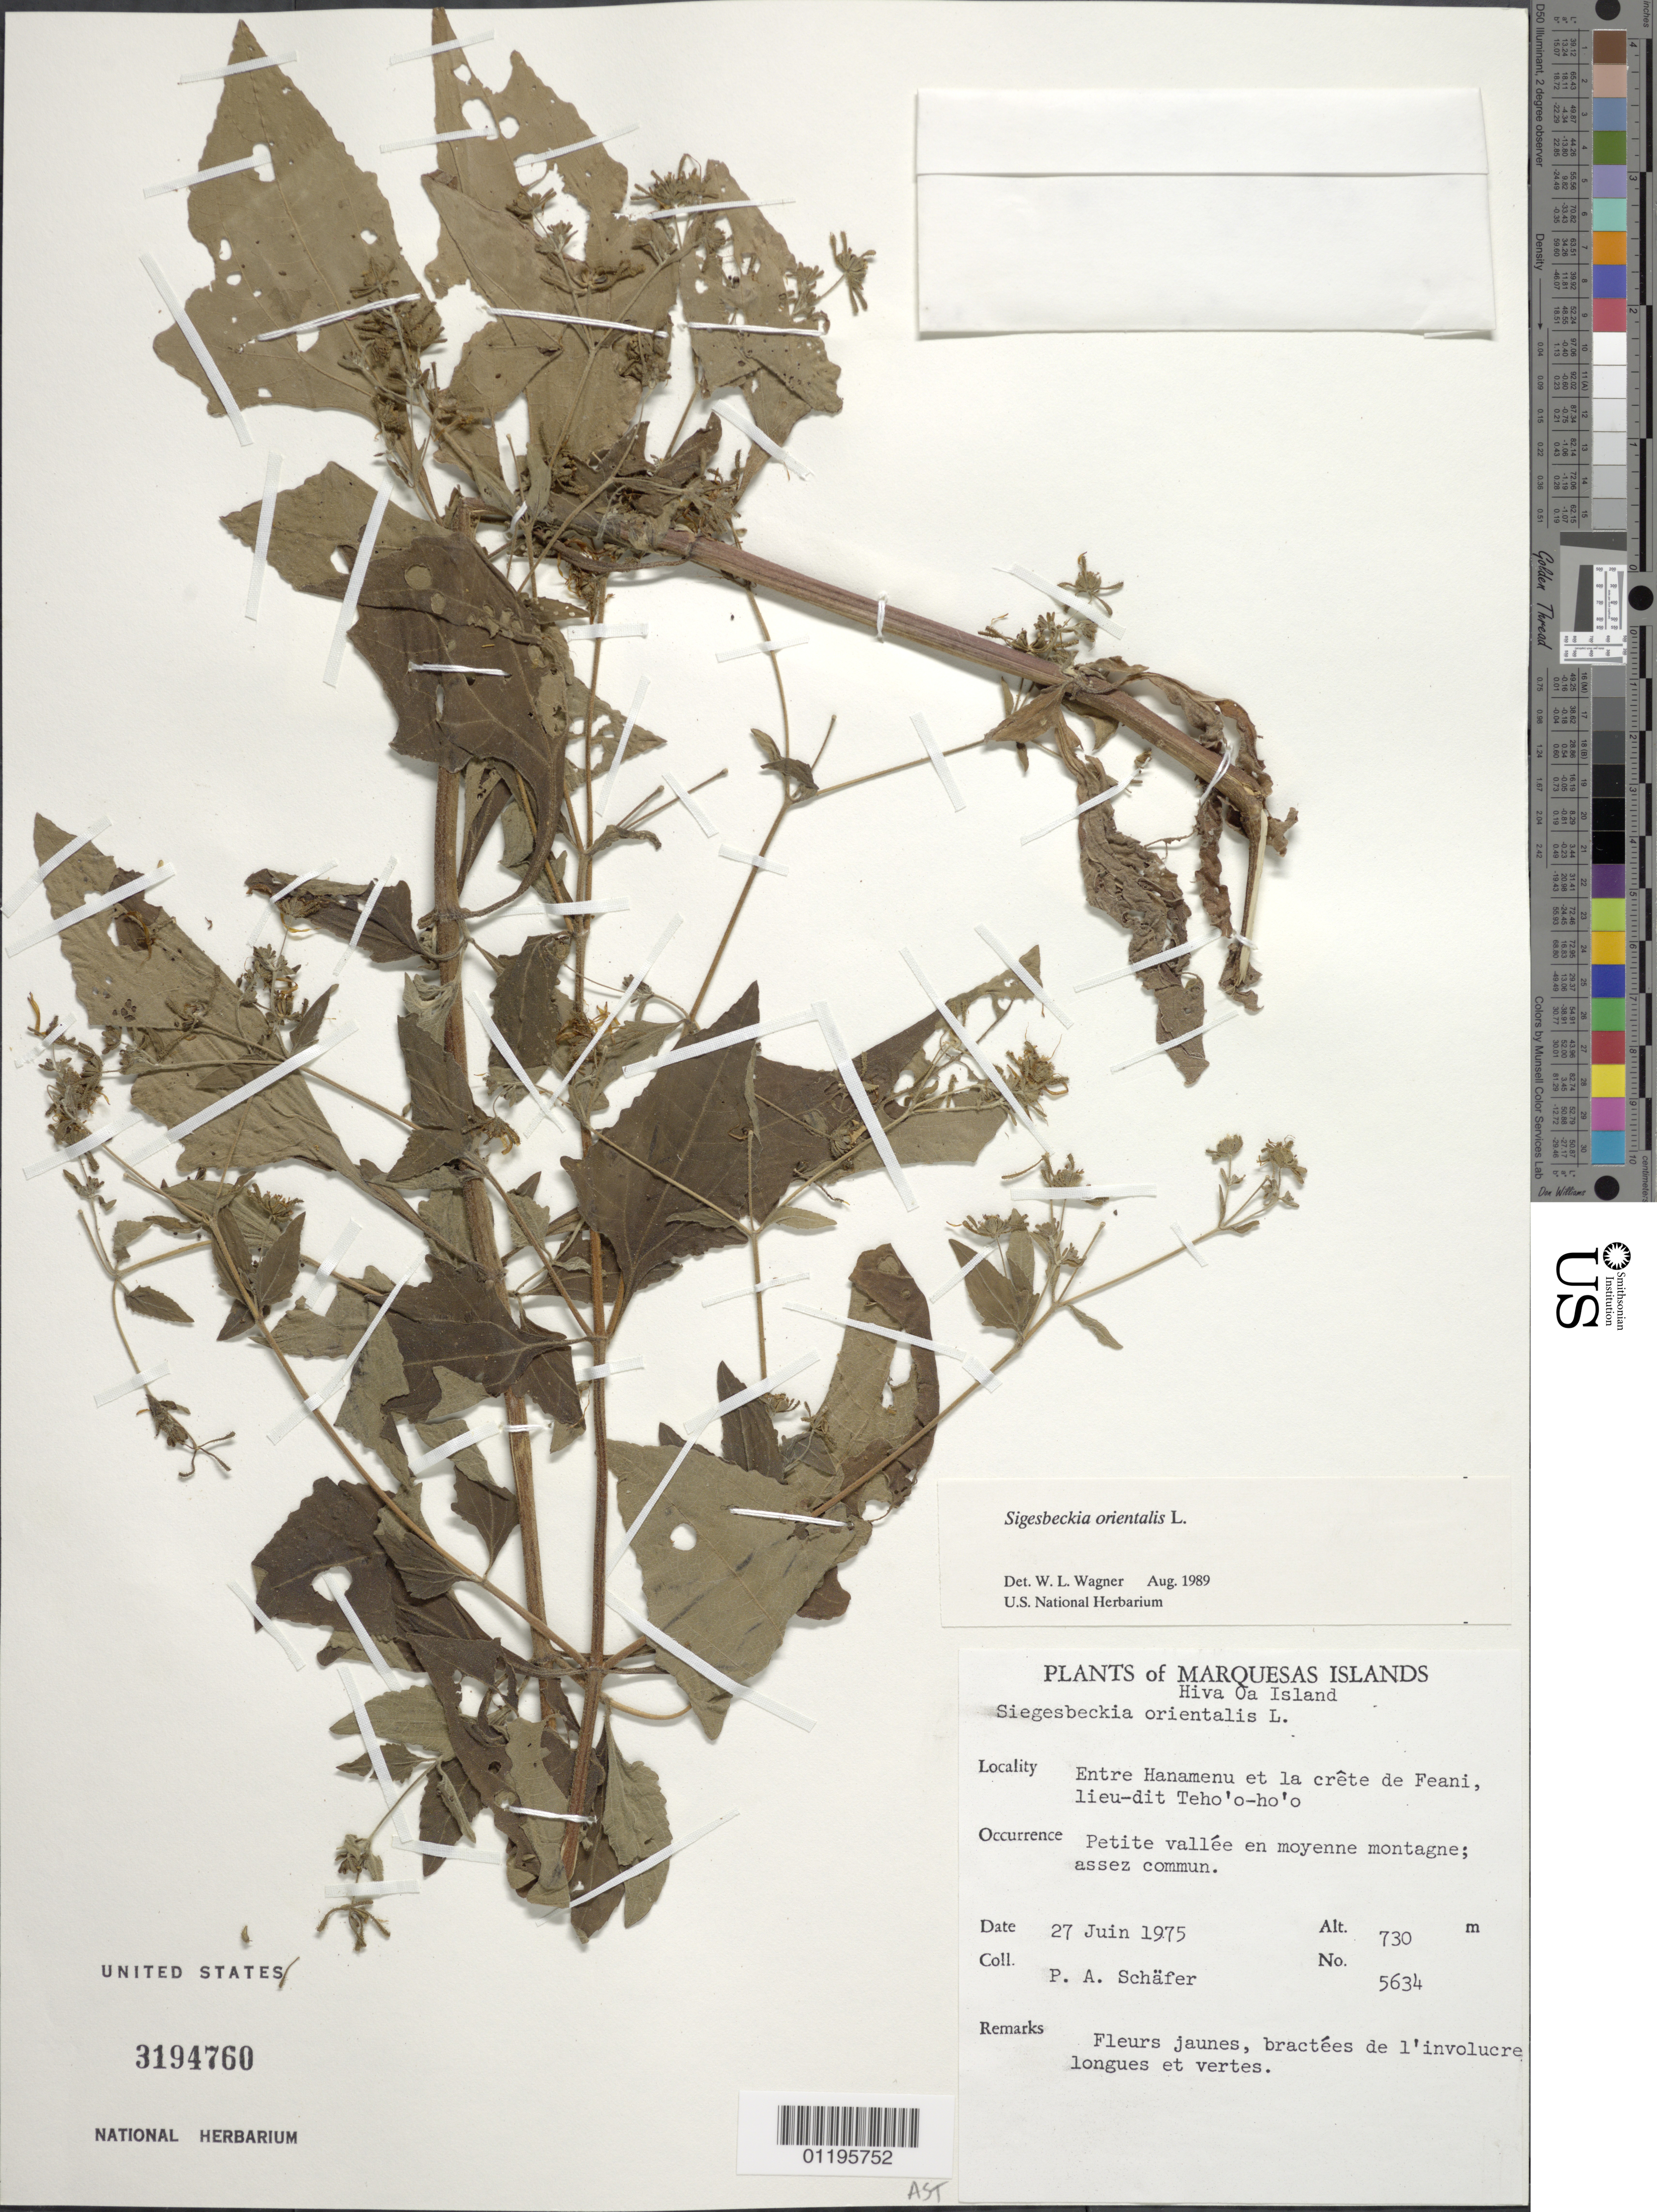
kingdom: Plantae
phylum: Tracheophyta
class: Magnoliopsida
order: Asterales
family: Asteraceae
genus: Sigesbeckia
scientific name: Sigesbeckia orientalis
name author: L.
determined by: Wagner, W. L., (BOT), Smithsonian Institution - National Museum of Natural History (UNITED STATES)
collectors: P. A. Schäfer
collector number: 5634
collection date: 1975-06-27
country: French Polynesia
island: Hiva Oa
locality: Entre Hanamenu et la crête de Feani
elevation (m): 730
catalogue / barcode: US 3194760